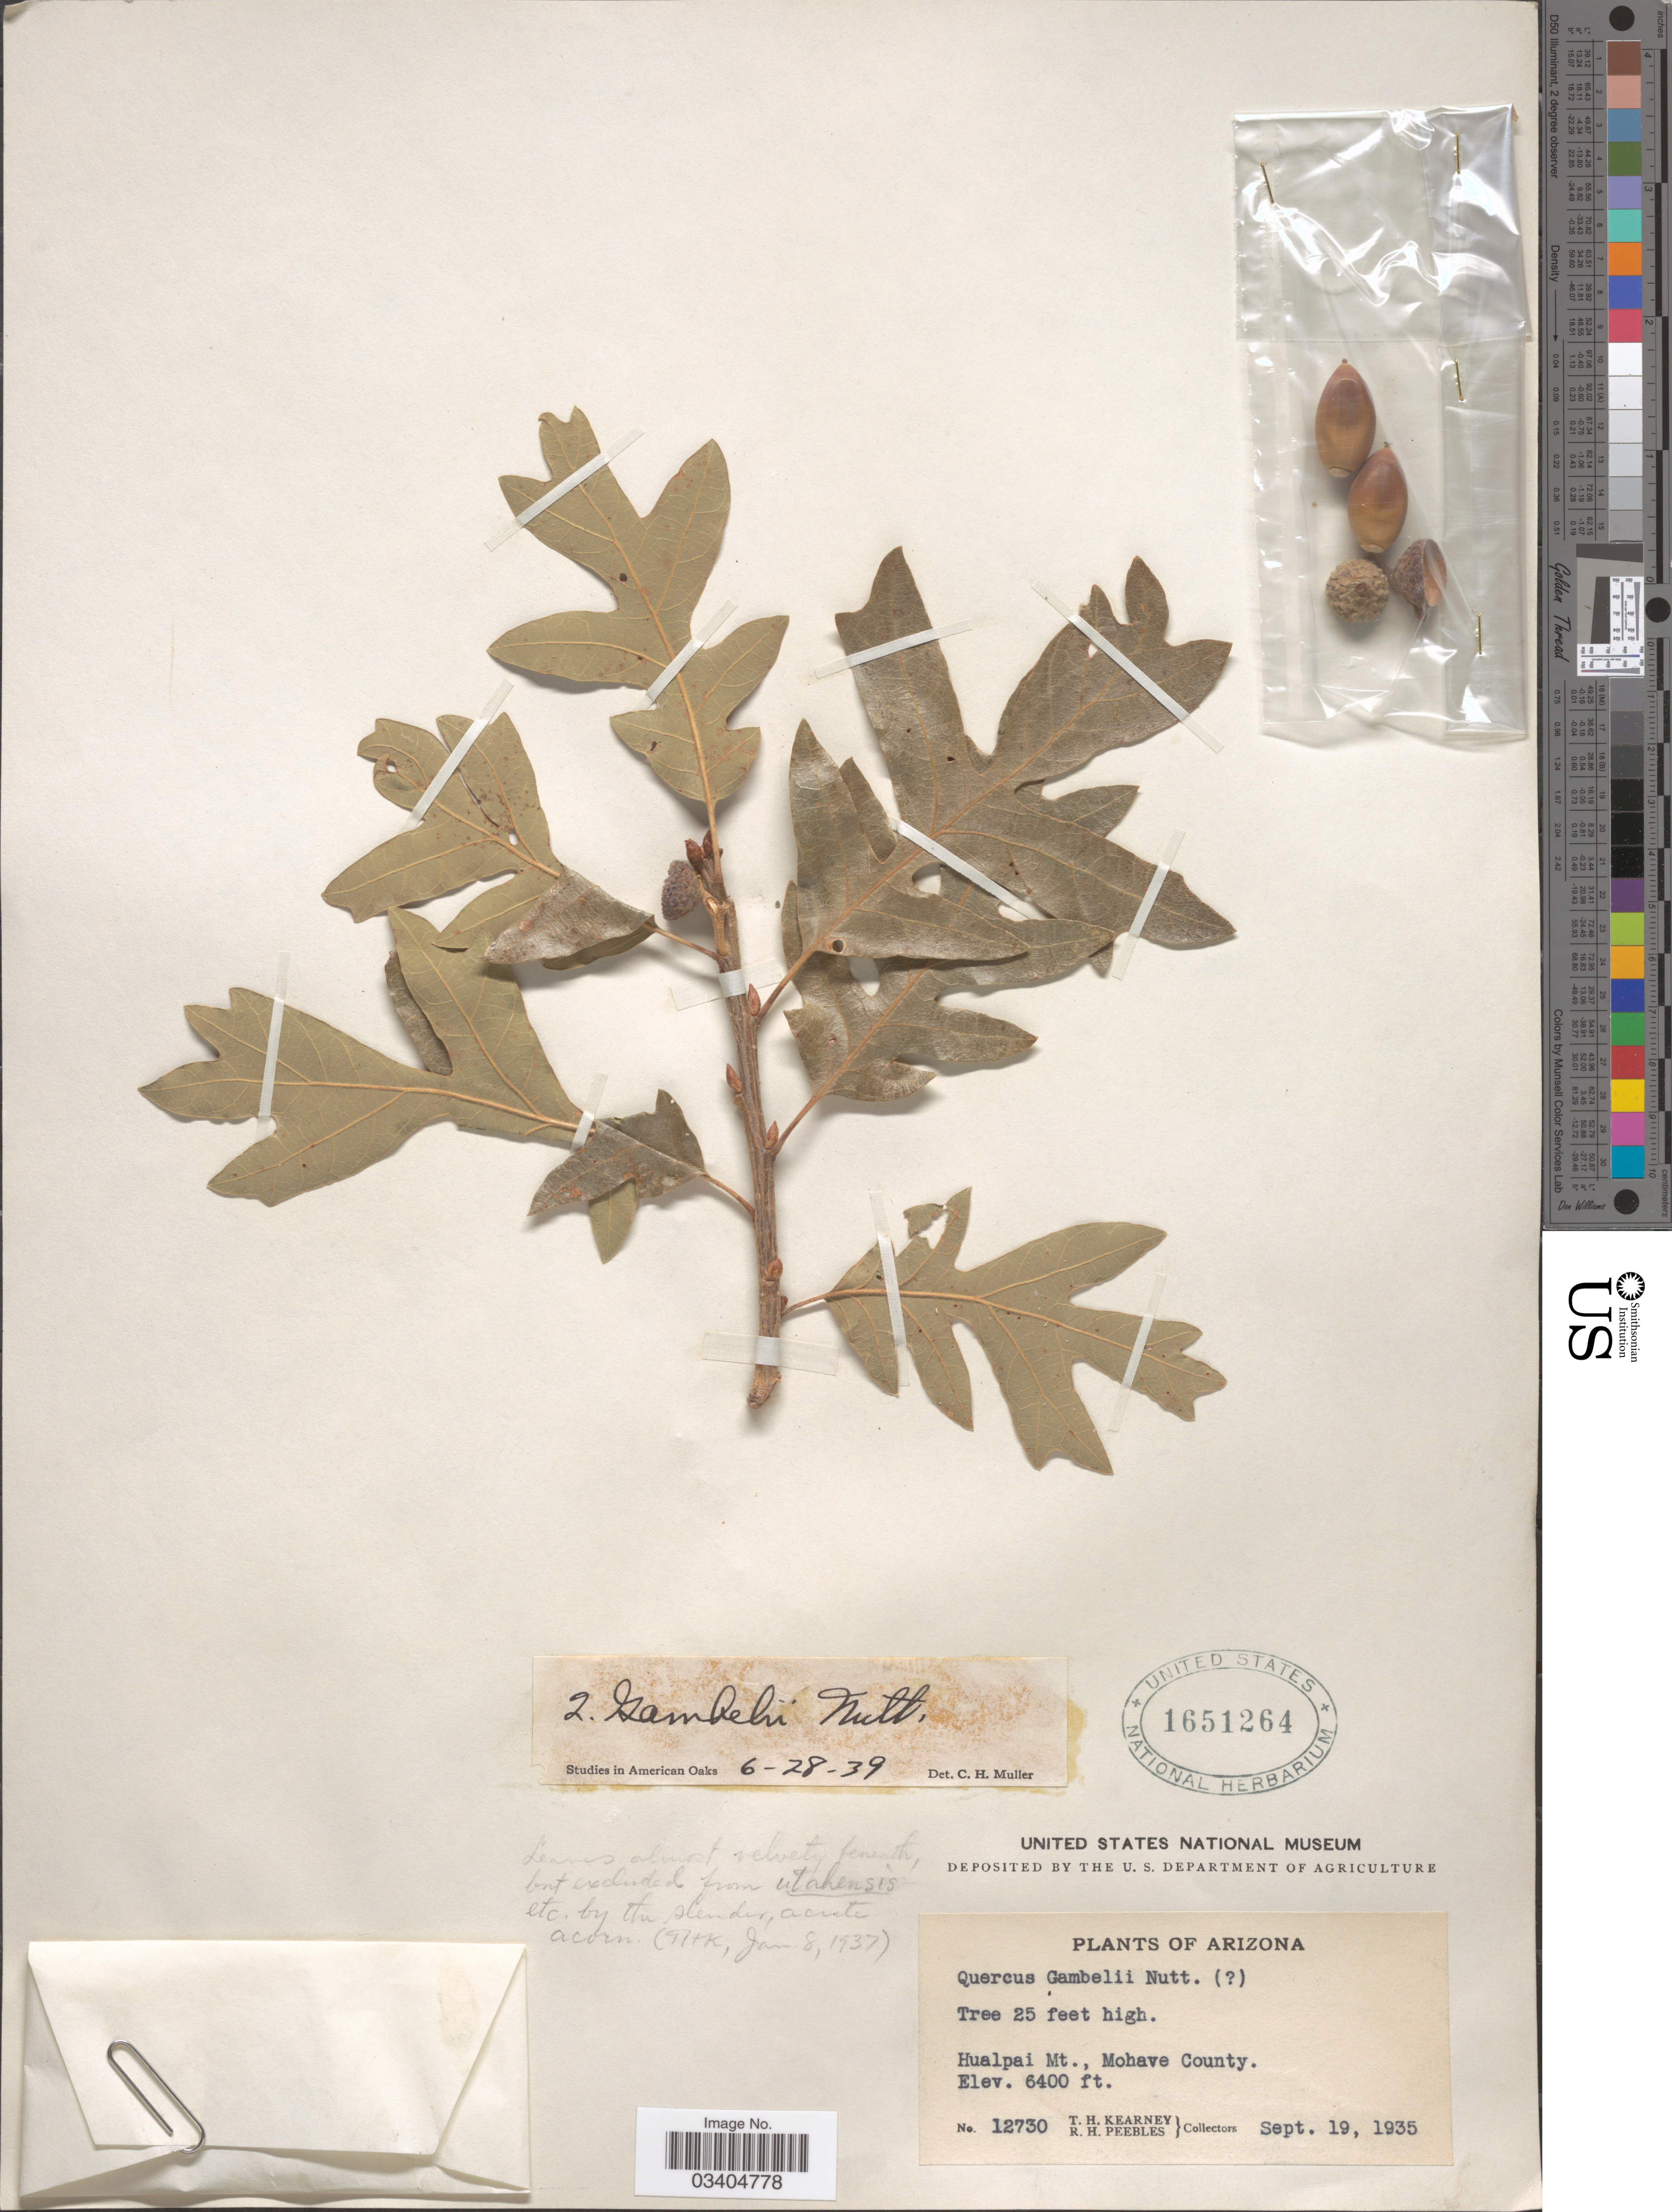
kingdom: Plantae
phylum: Tracheophyta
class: Magnoliopsida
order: Fagales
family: Fagaceae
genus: Quercus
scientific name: Quercus gambelii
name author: Nutt.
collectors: T. H. Kearney & R. H. Peebles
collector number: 12730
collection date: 1935-09-19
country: United States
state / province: Arizona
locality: Hualpai Mt., Mohave County.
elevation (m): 1951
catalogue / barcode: US 1651264